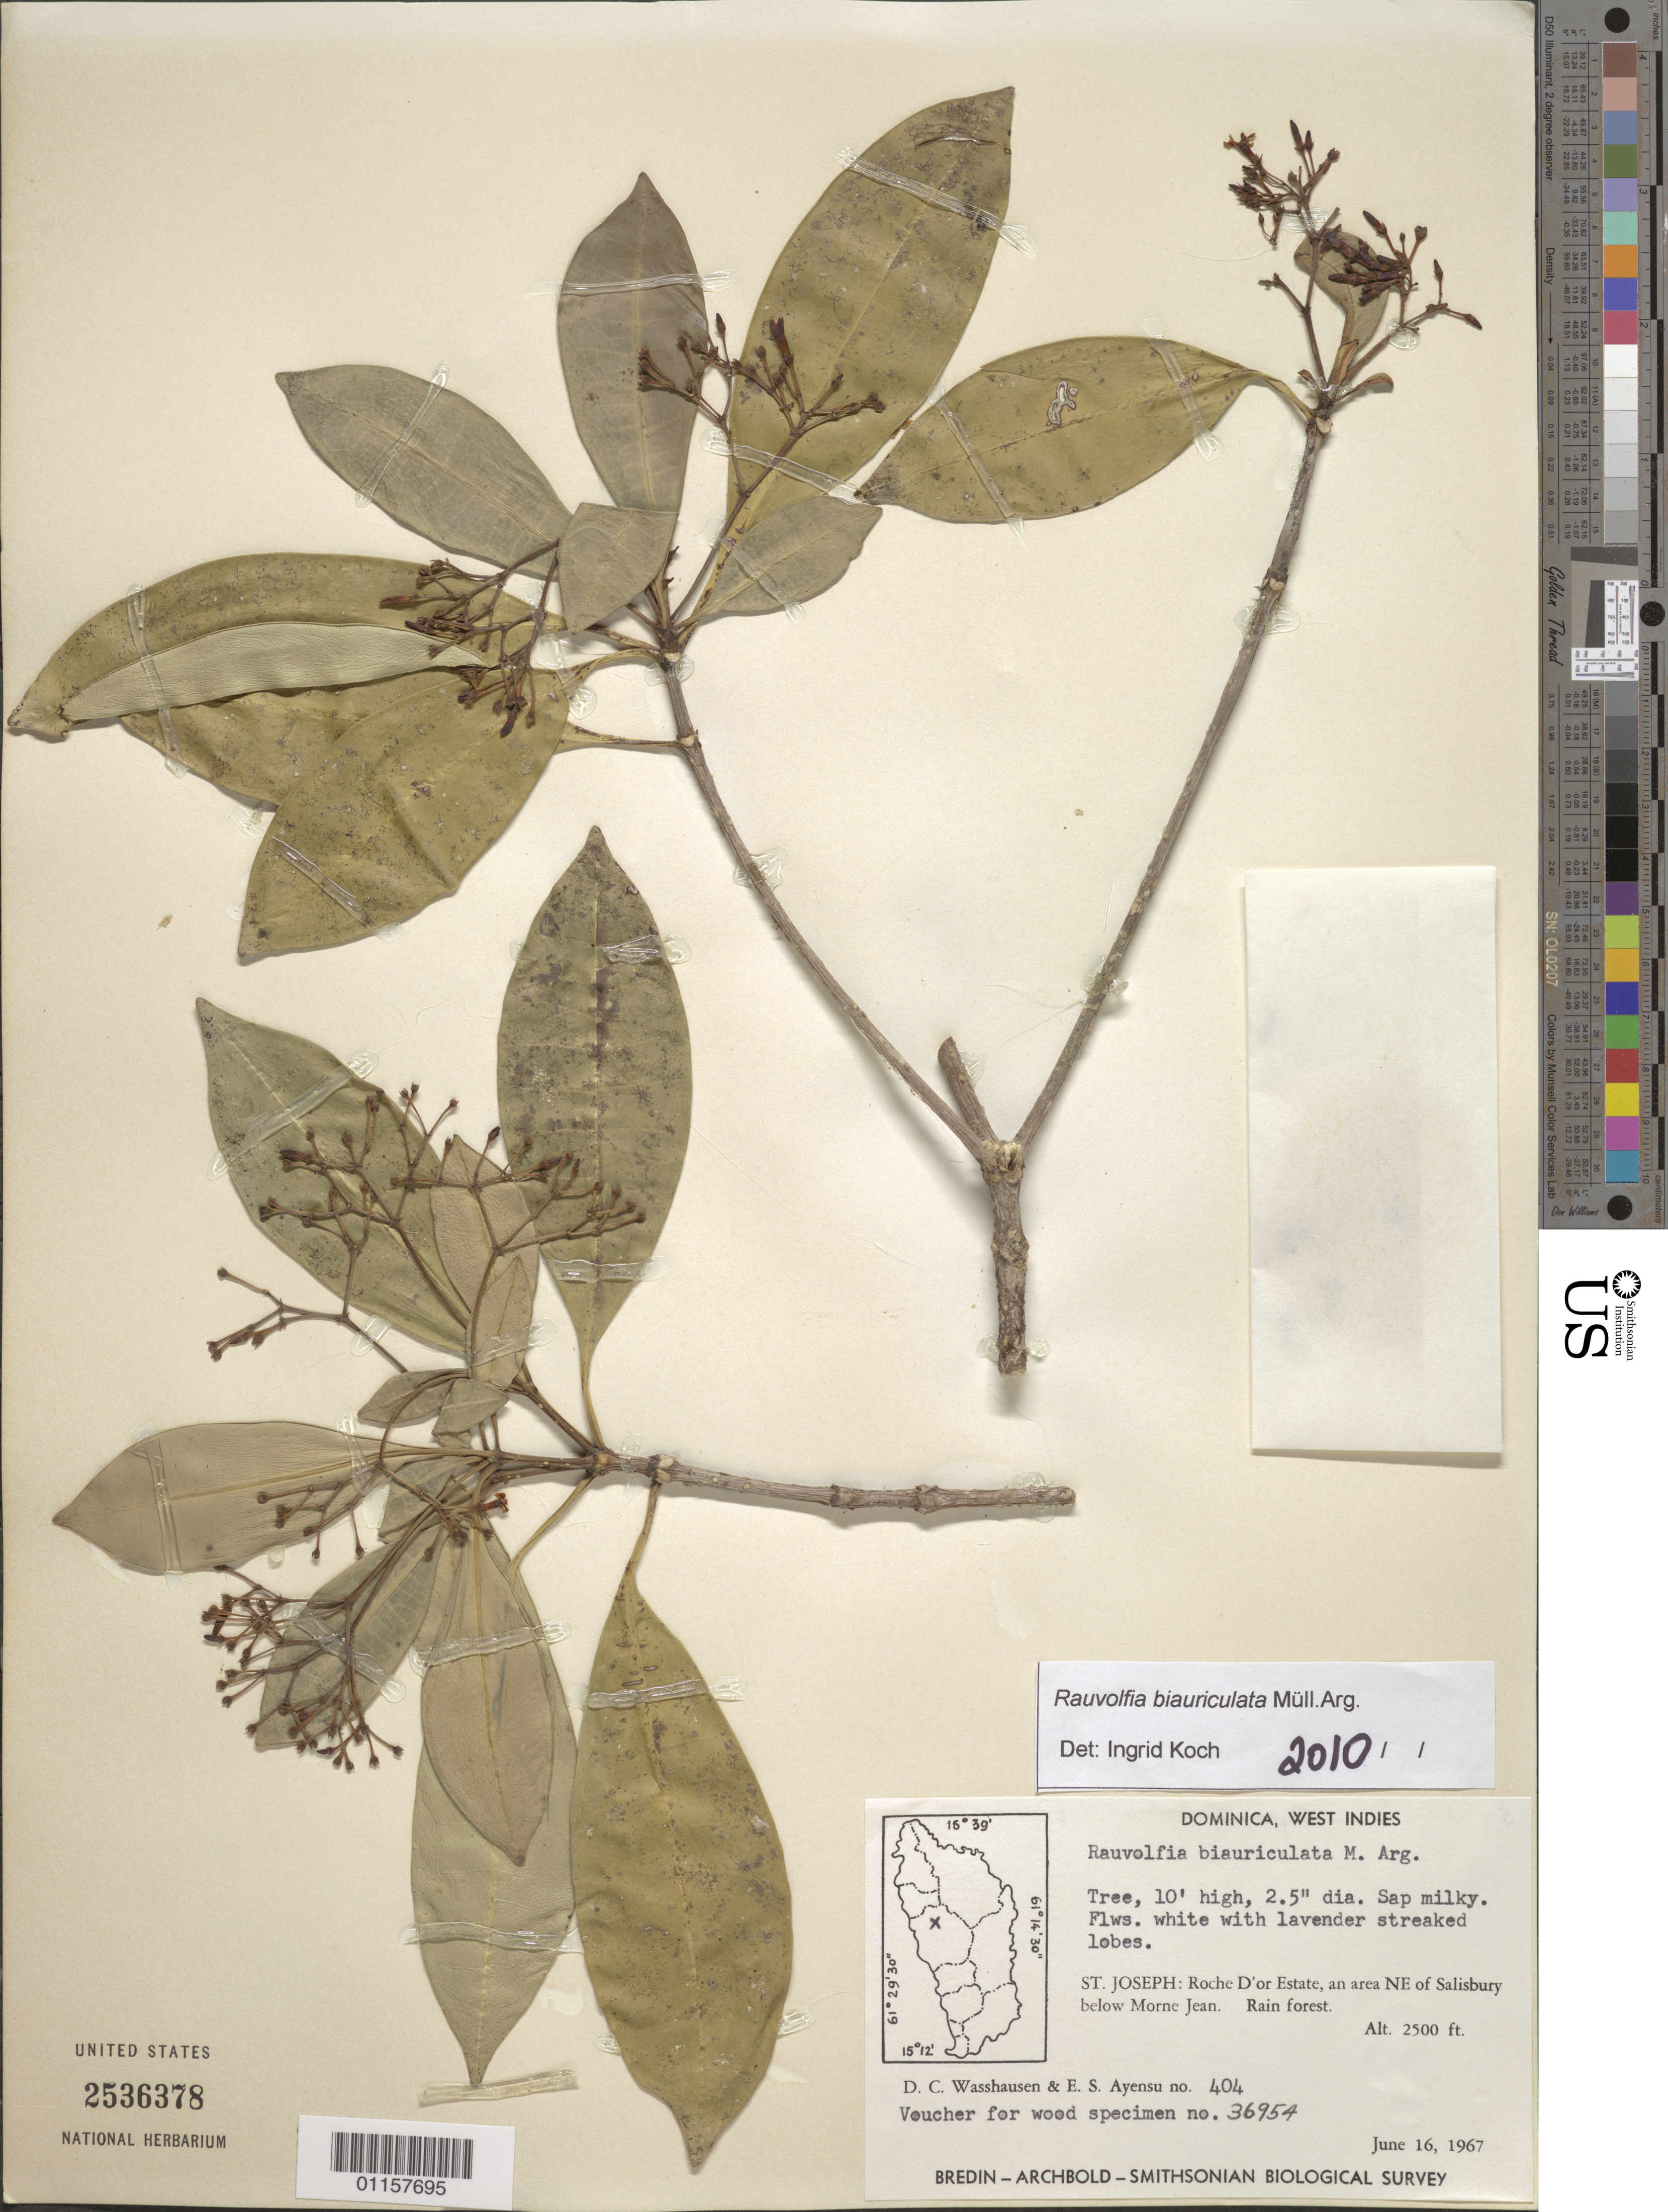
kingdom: Plantae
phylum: Tracheophyta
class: Magnoliopsida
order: Gentianales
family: Apocynaceae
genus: Rauvolfia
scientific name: Rauvolfia biauriculata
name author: Müll. Arg.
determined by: Koch, I.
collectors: D. C. Wasshausen & E. S. Ayensu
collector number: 404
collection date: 1967-06-16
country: Dominica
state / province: St. Joseph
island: Dominica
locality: Roche d'Or Estate, NE of Salisbury below Morne Jean.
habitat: Rainforest.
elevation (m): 762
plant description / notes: Voucher for wood specimen no. 36954.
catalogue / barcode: US 2536378